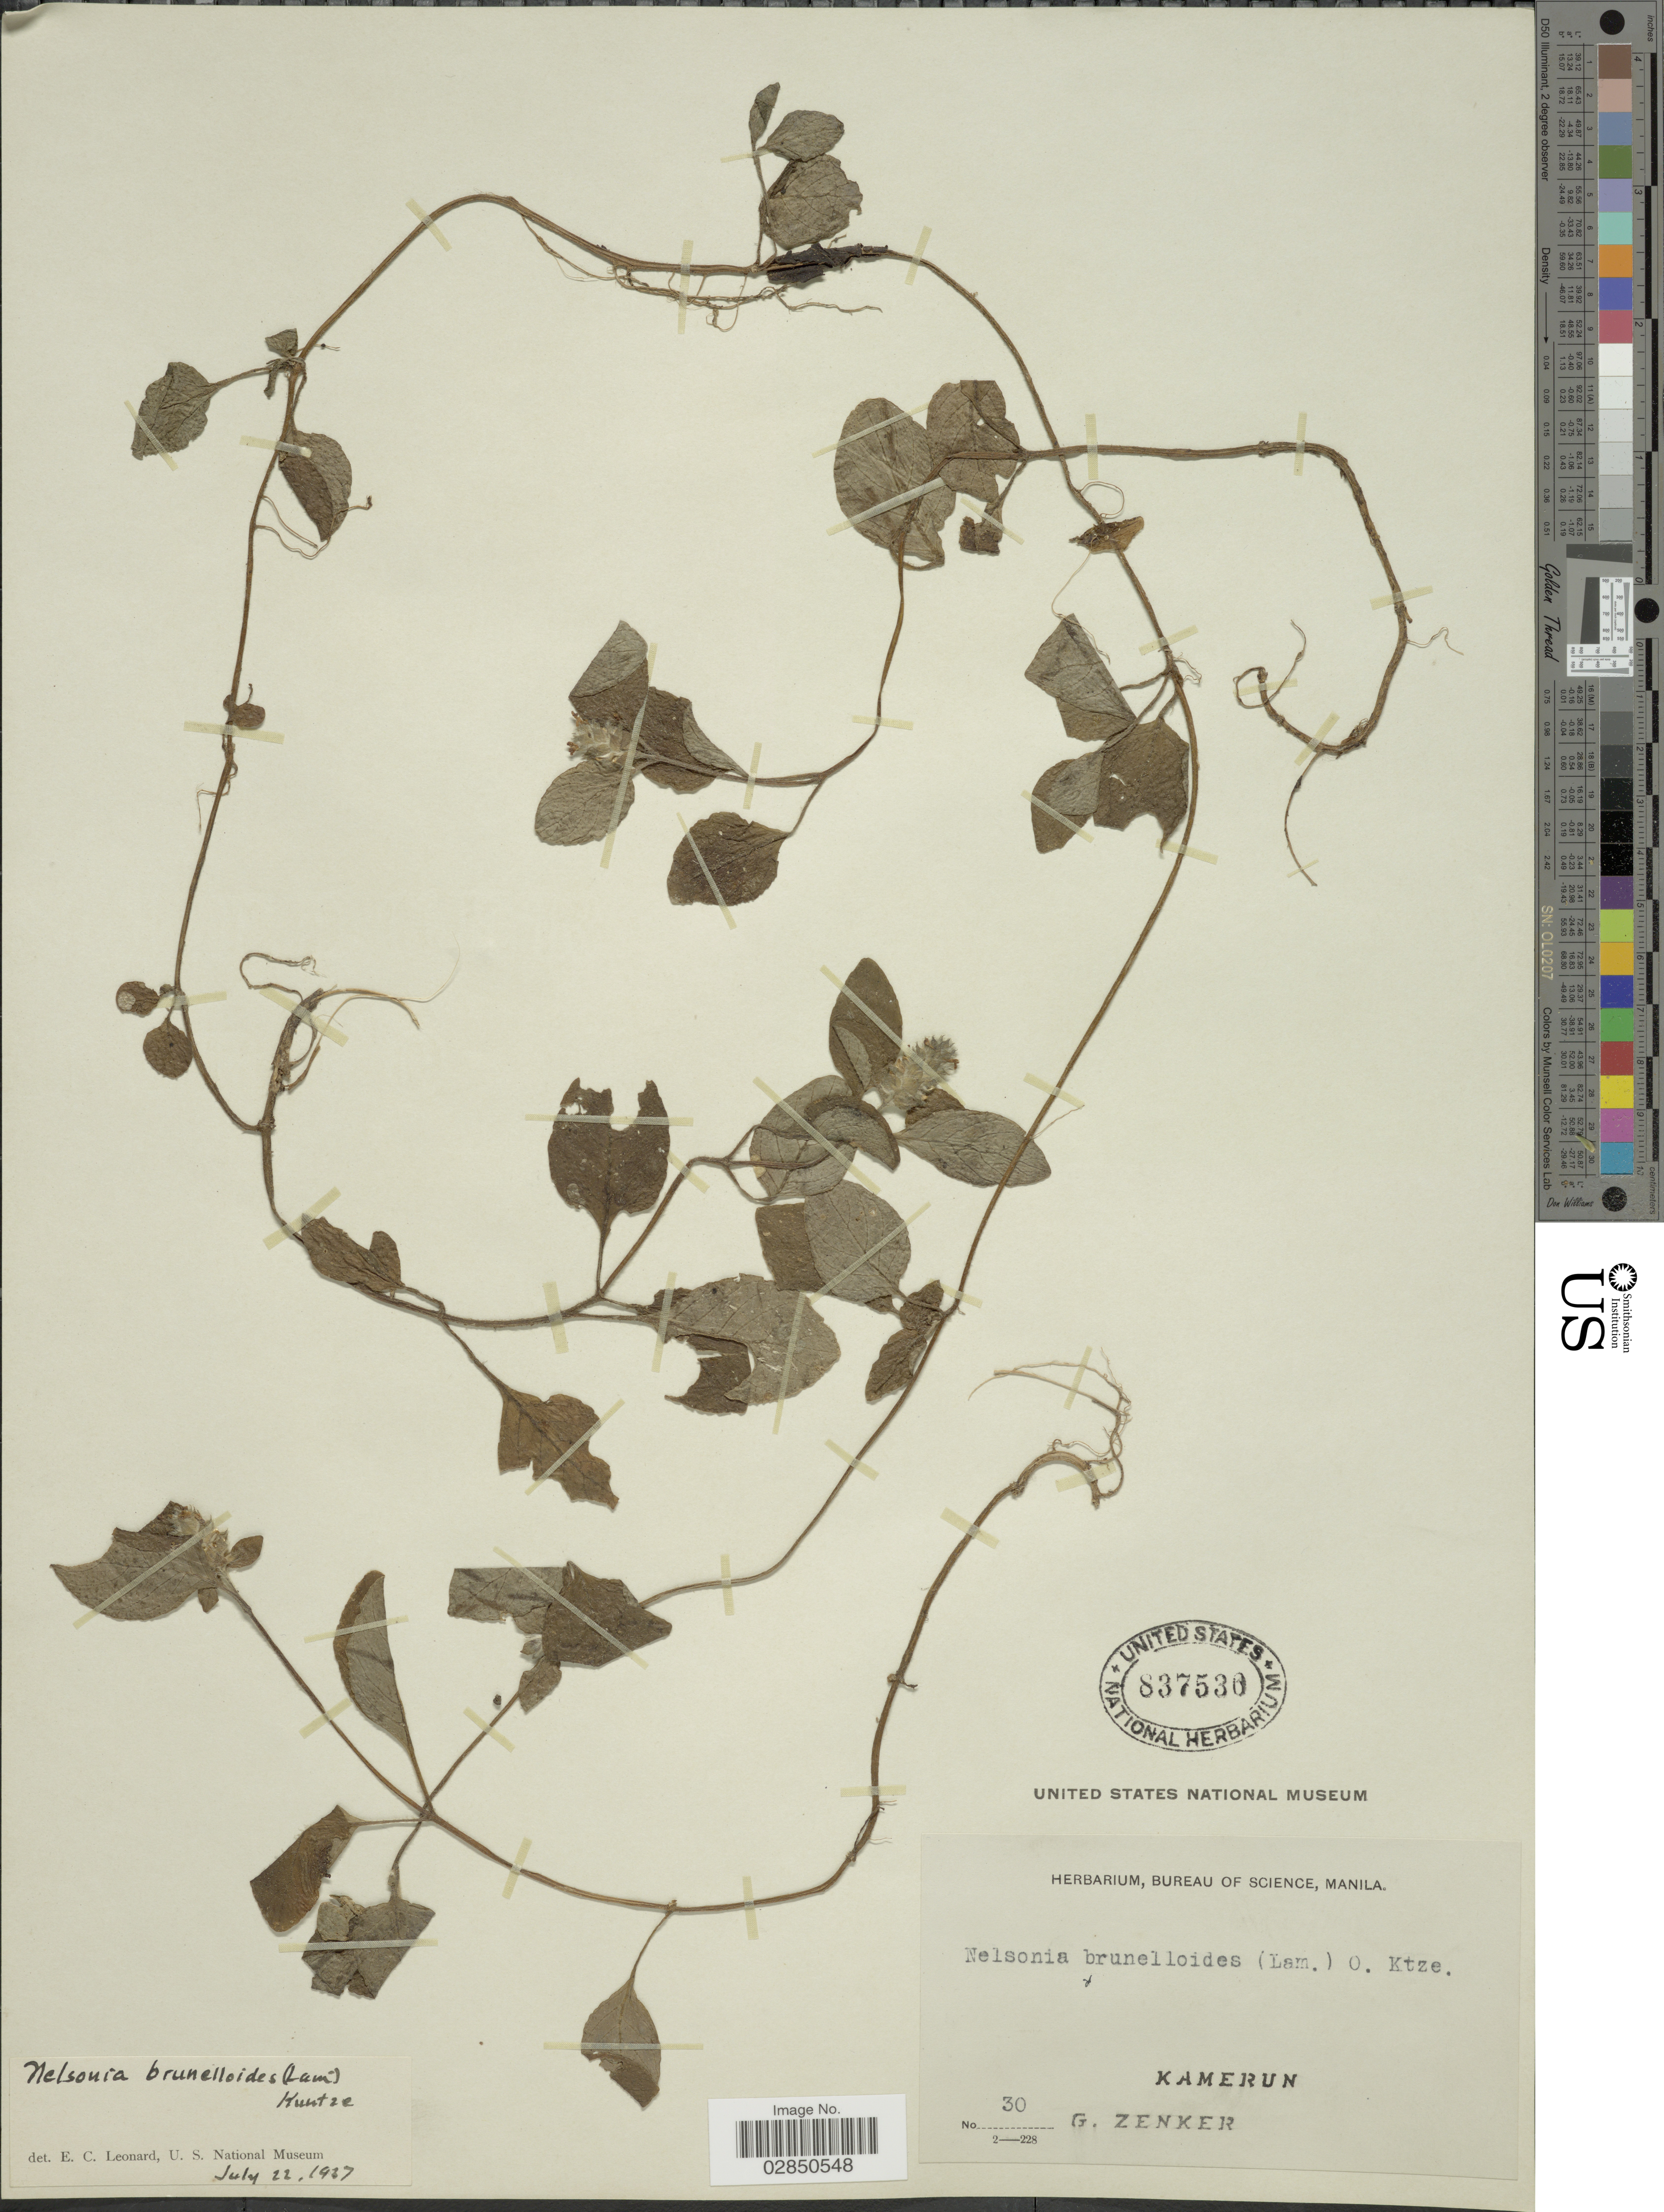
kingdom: Plantae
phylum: Tracheophyta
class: Magnoliopsida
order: Lamiales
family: Acanthaceae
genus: Nelsonia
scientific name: Nelsonia canescens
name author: (Lam.) Spreng.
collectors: G. A. Zenker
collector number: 30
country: Cameroon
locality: Kamerun.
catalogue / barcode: US 837530